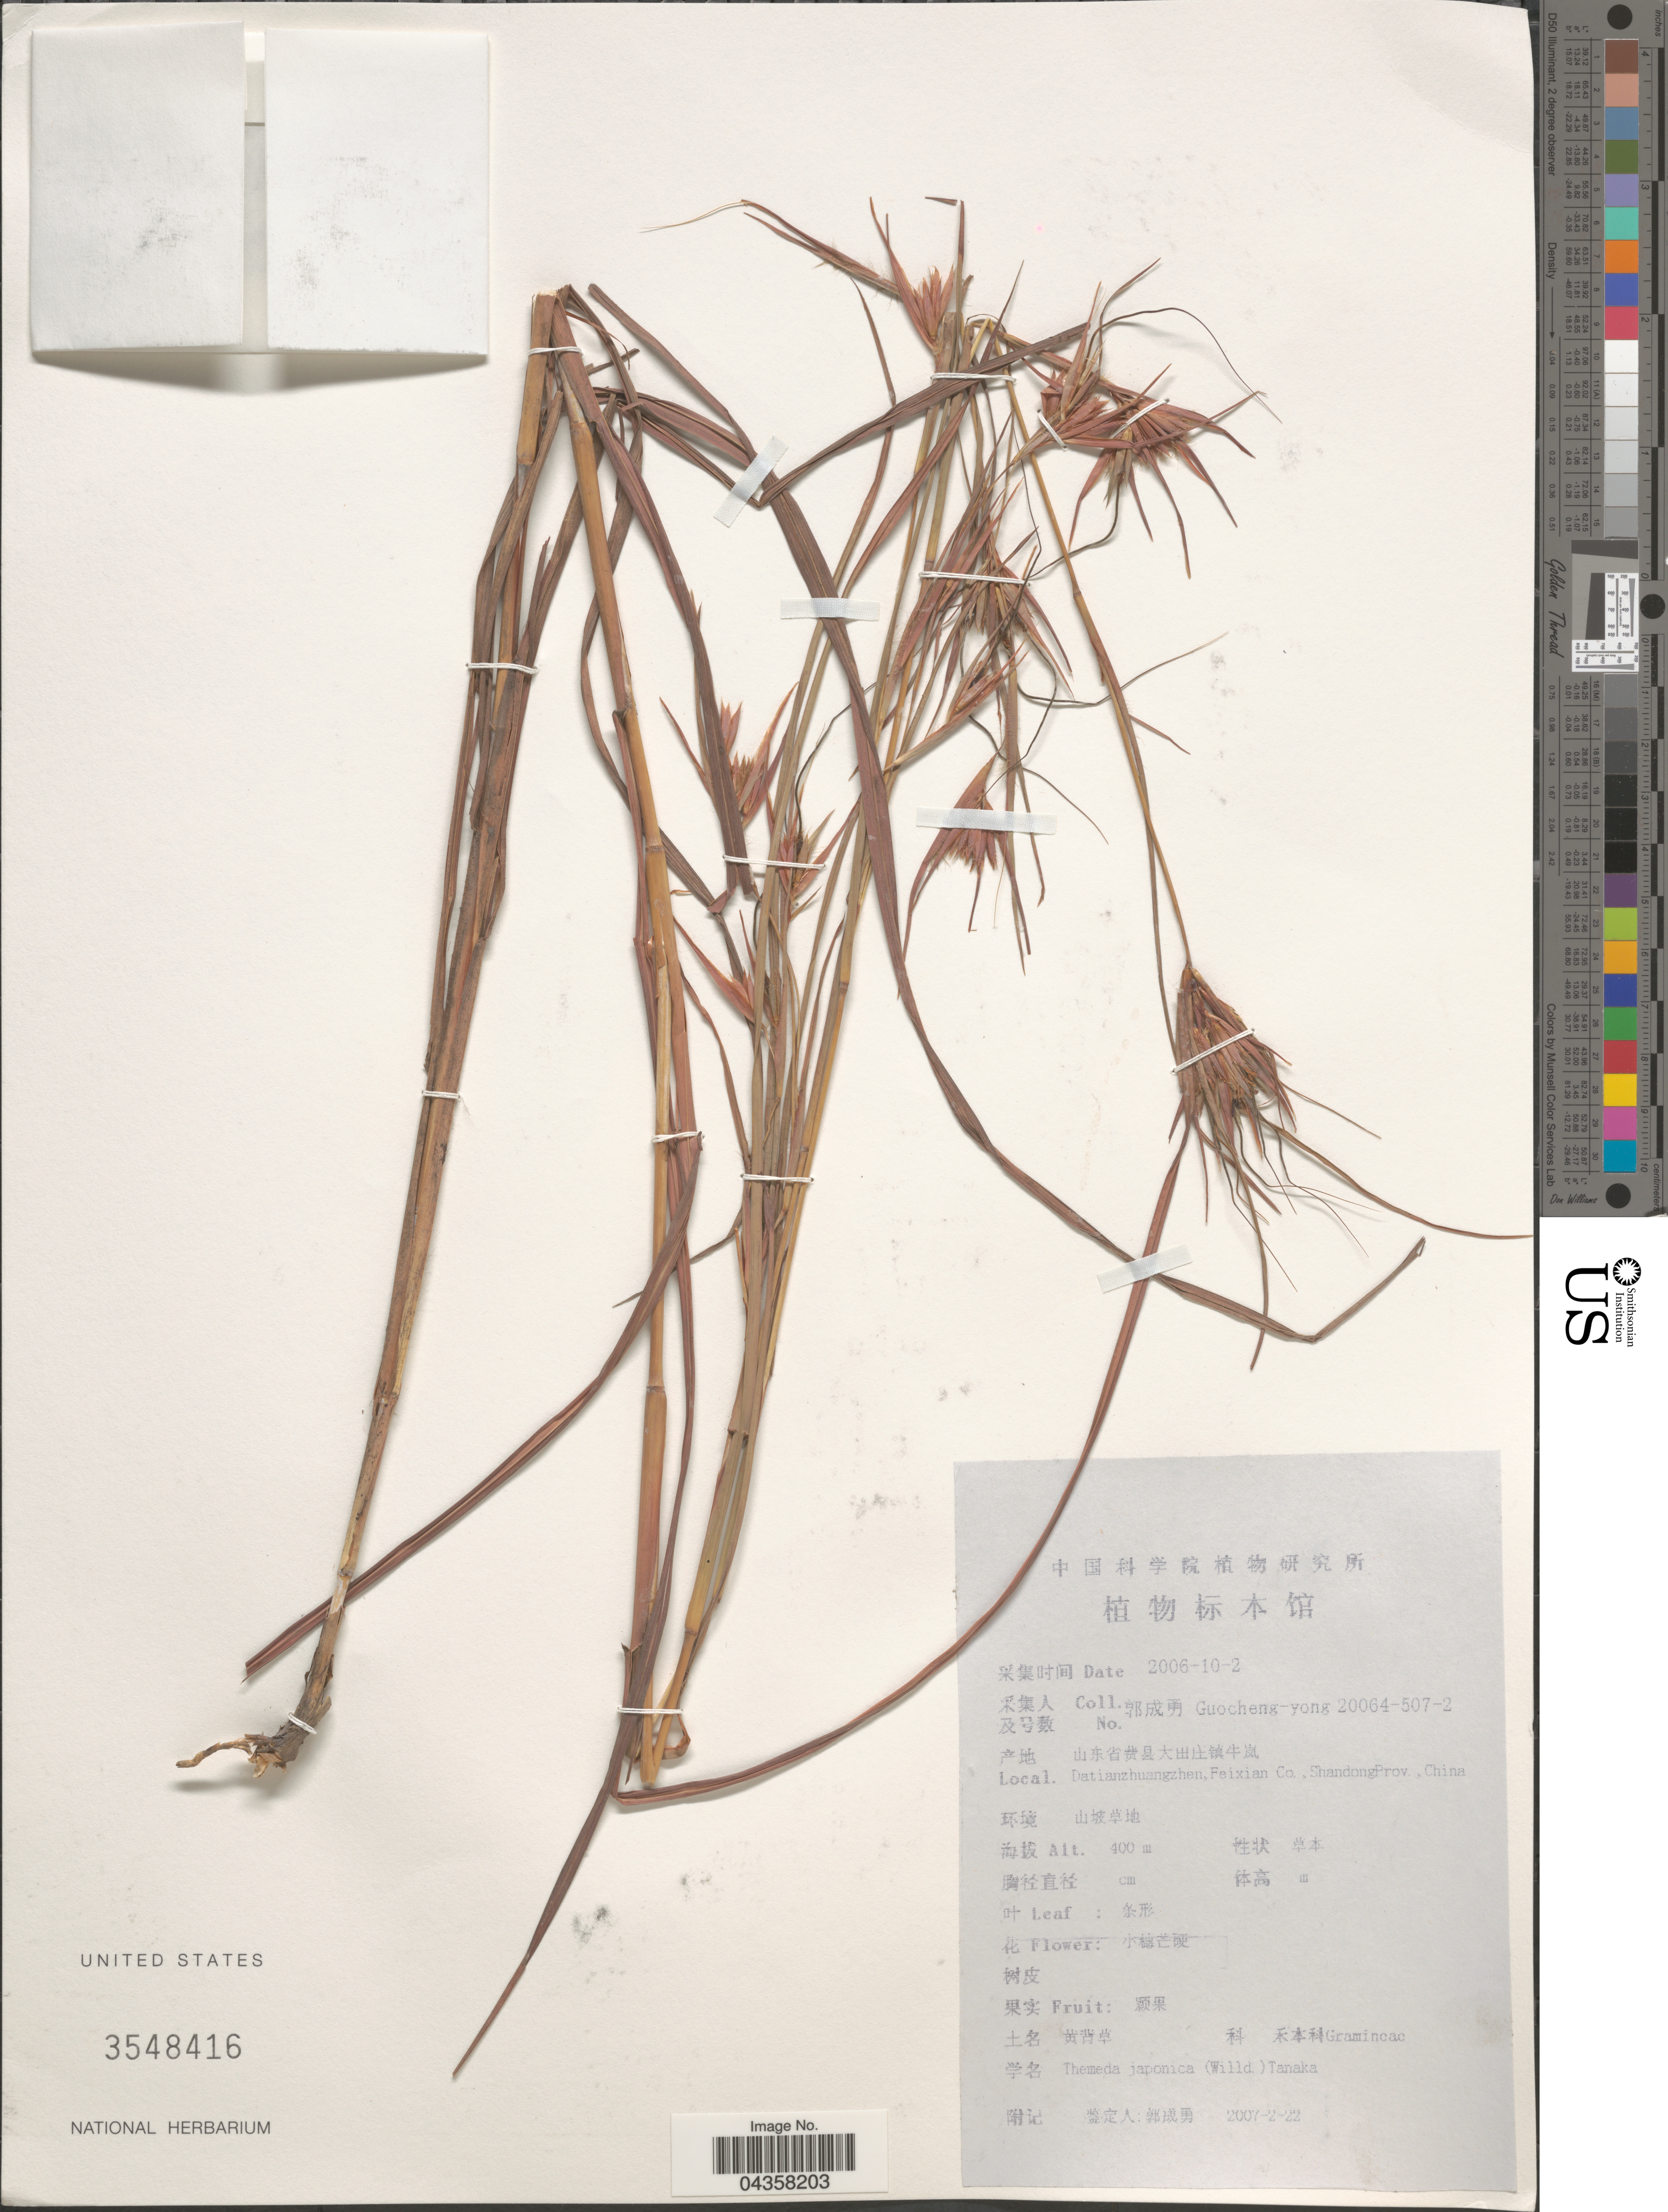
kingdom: Plantae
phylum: Tracheophyta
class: Liliopsida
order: Poales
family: Poaceae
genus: Themeda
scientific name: Themeda triandra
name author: Forssk.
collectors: Guo cheng-yong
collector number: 20064-507-2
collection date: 2006-10-02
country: China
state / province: Shandong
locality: Datianzhuangzhen, Feixian Co., Shandong Prov. x.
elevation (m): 400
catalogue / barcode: US 3548416